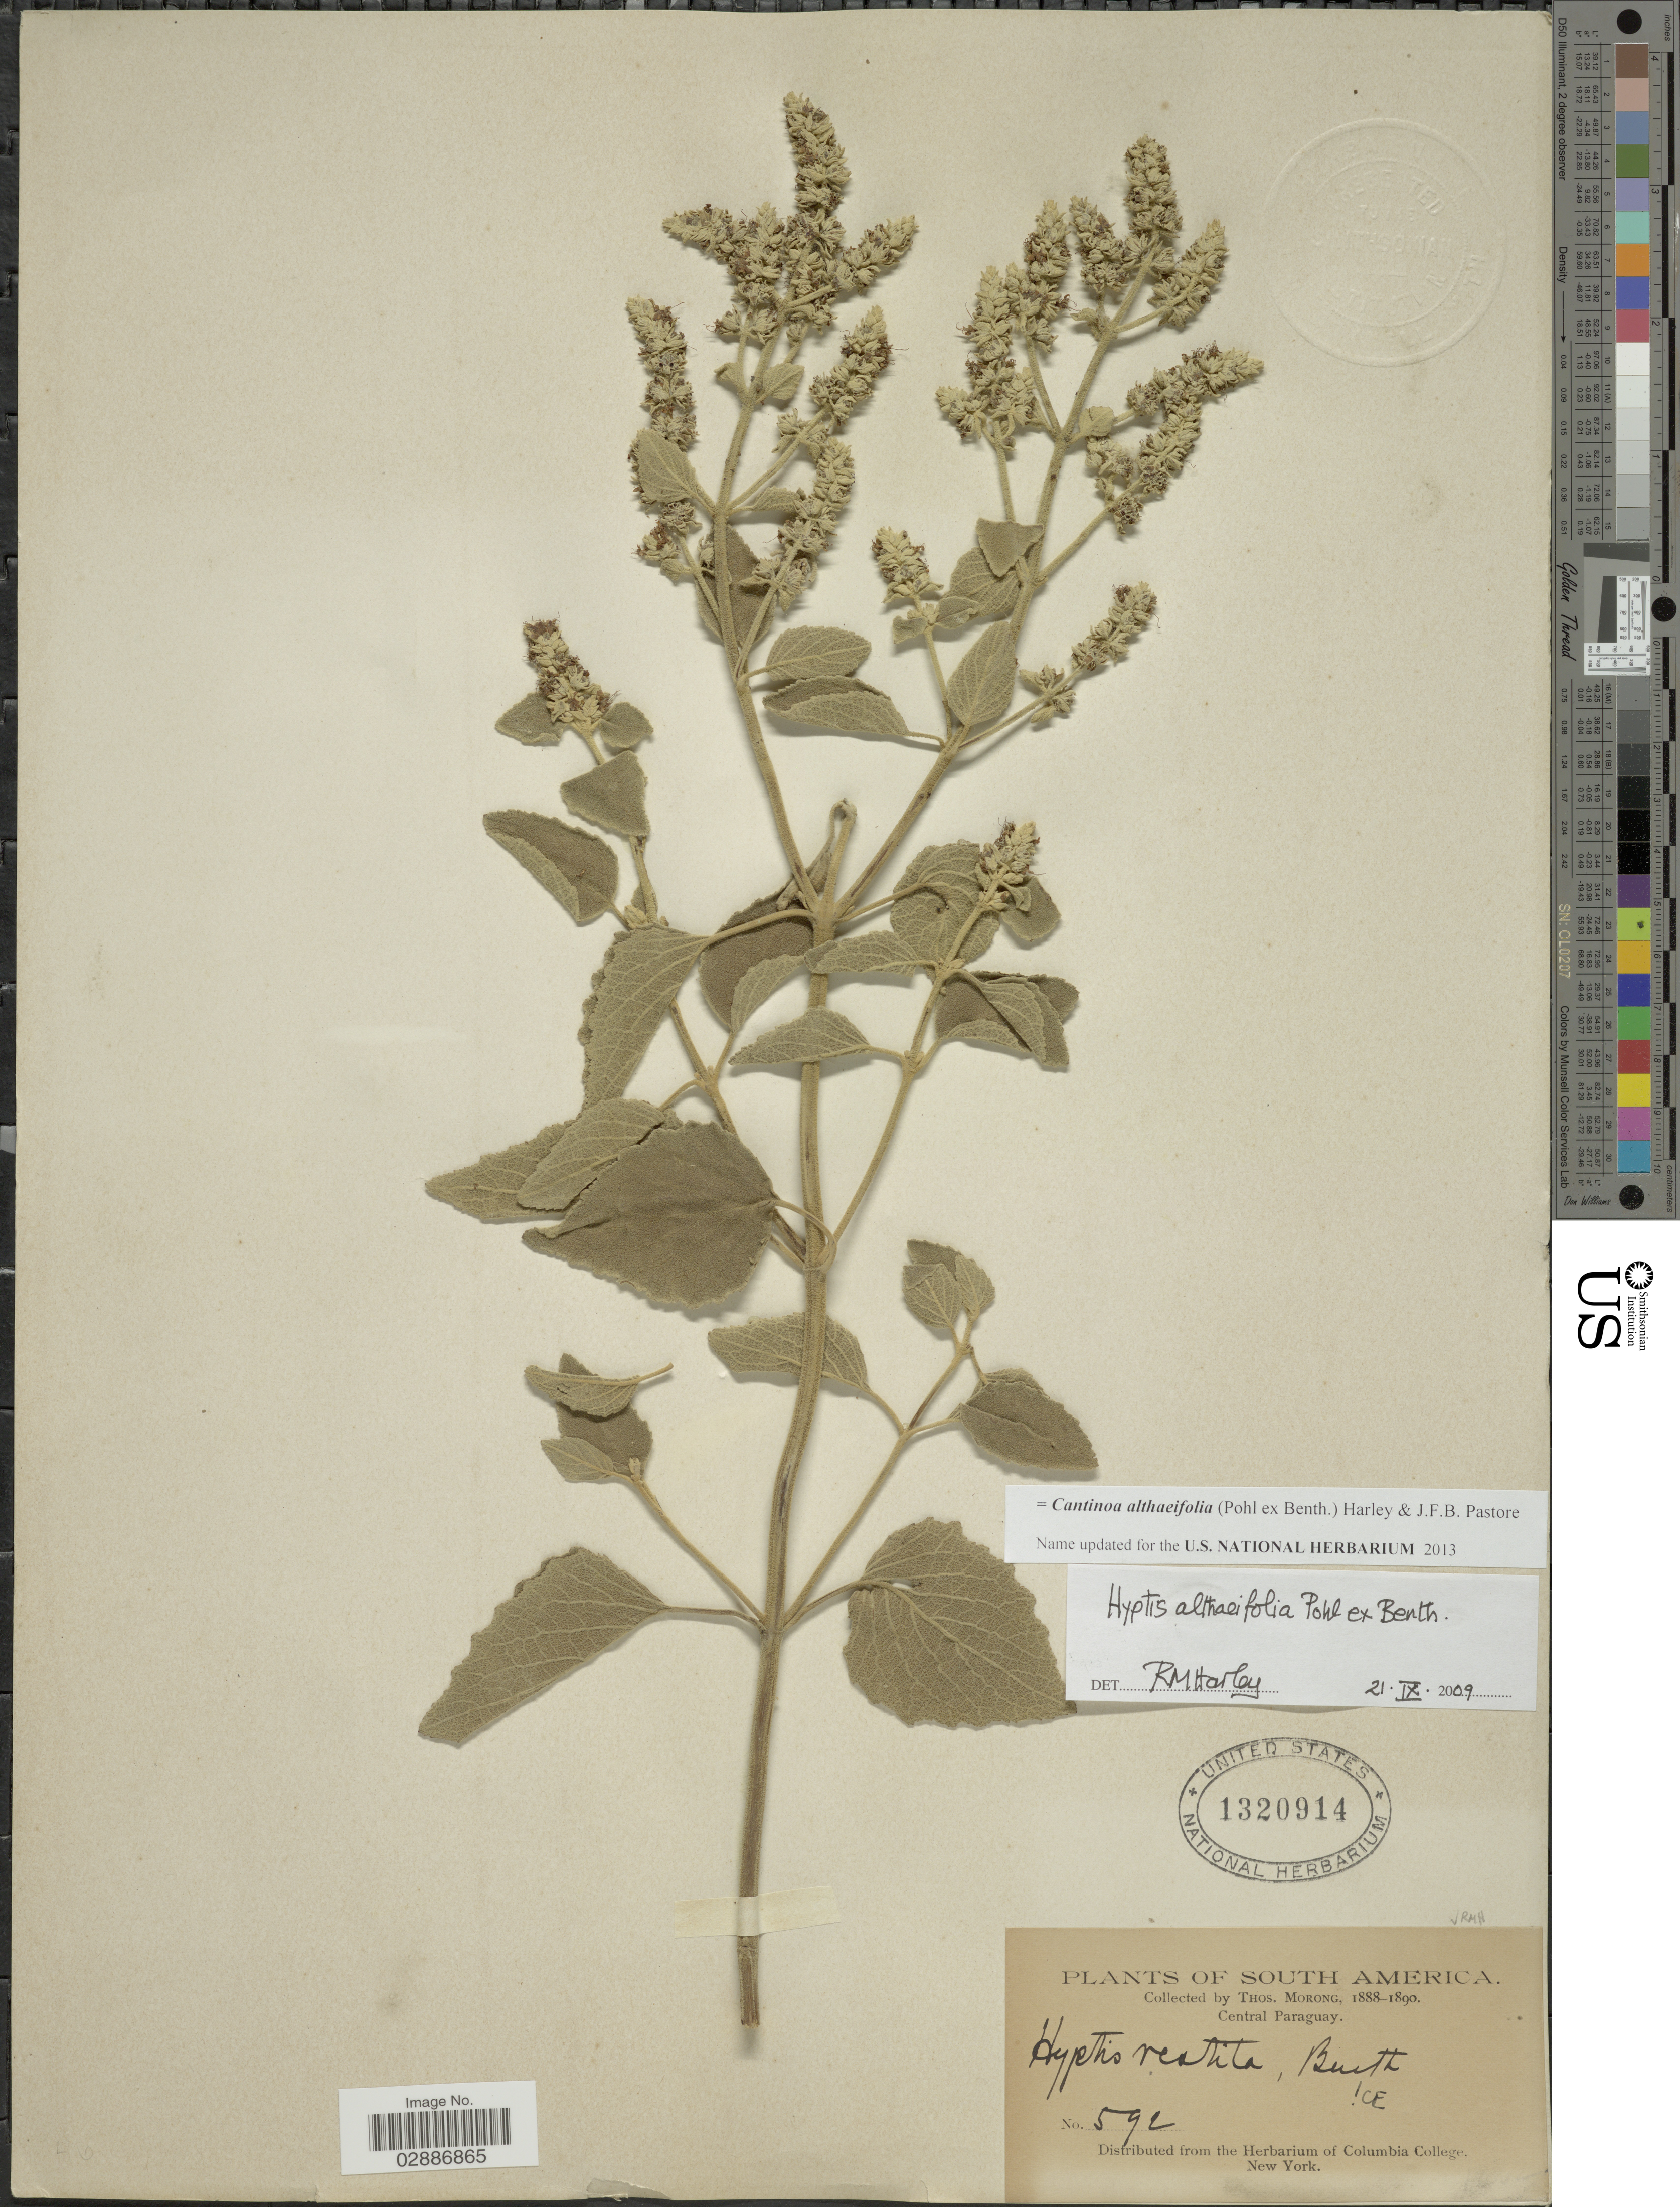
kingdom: Plantae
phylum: Tracheophyta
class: Magnoliopsida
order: Lamiales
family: Lamiaceae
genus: Cantinoa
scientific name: Cantinoa althaeifolia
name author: (Pohl ex Benth.) Harley & J.F.B. Pastore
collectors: ex herb. T. Morong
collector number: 592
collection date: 1888/1890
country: Paraguay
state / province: Central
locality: Central Paraguay.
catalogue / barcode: US 1320914